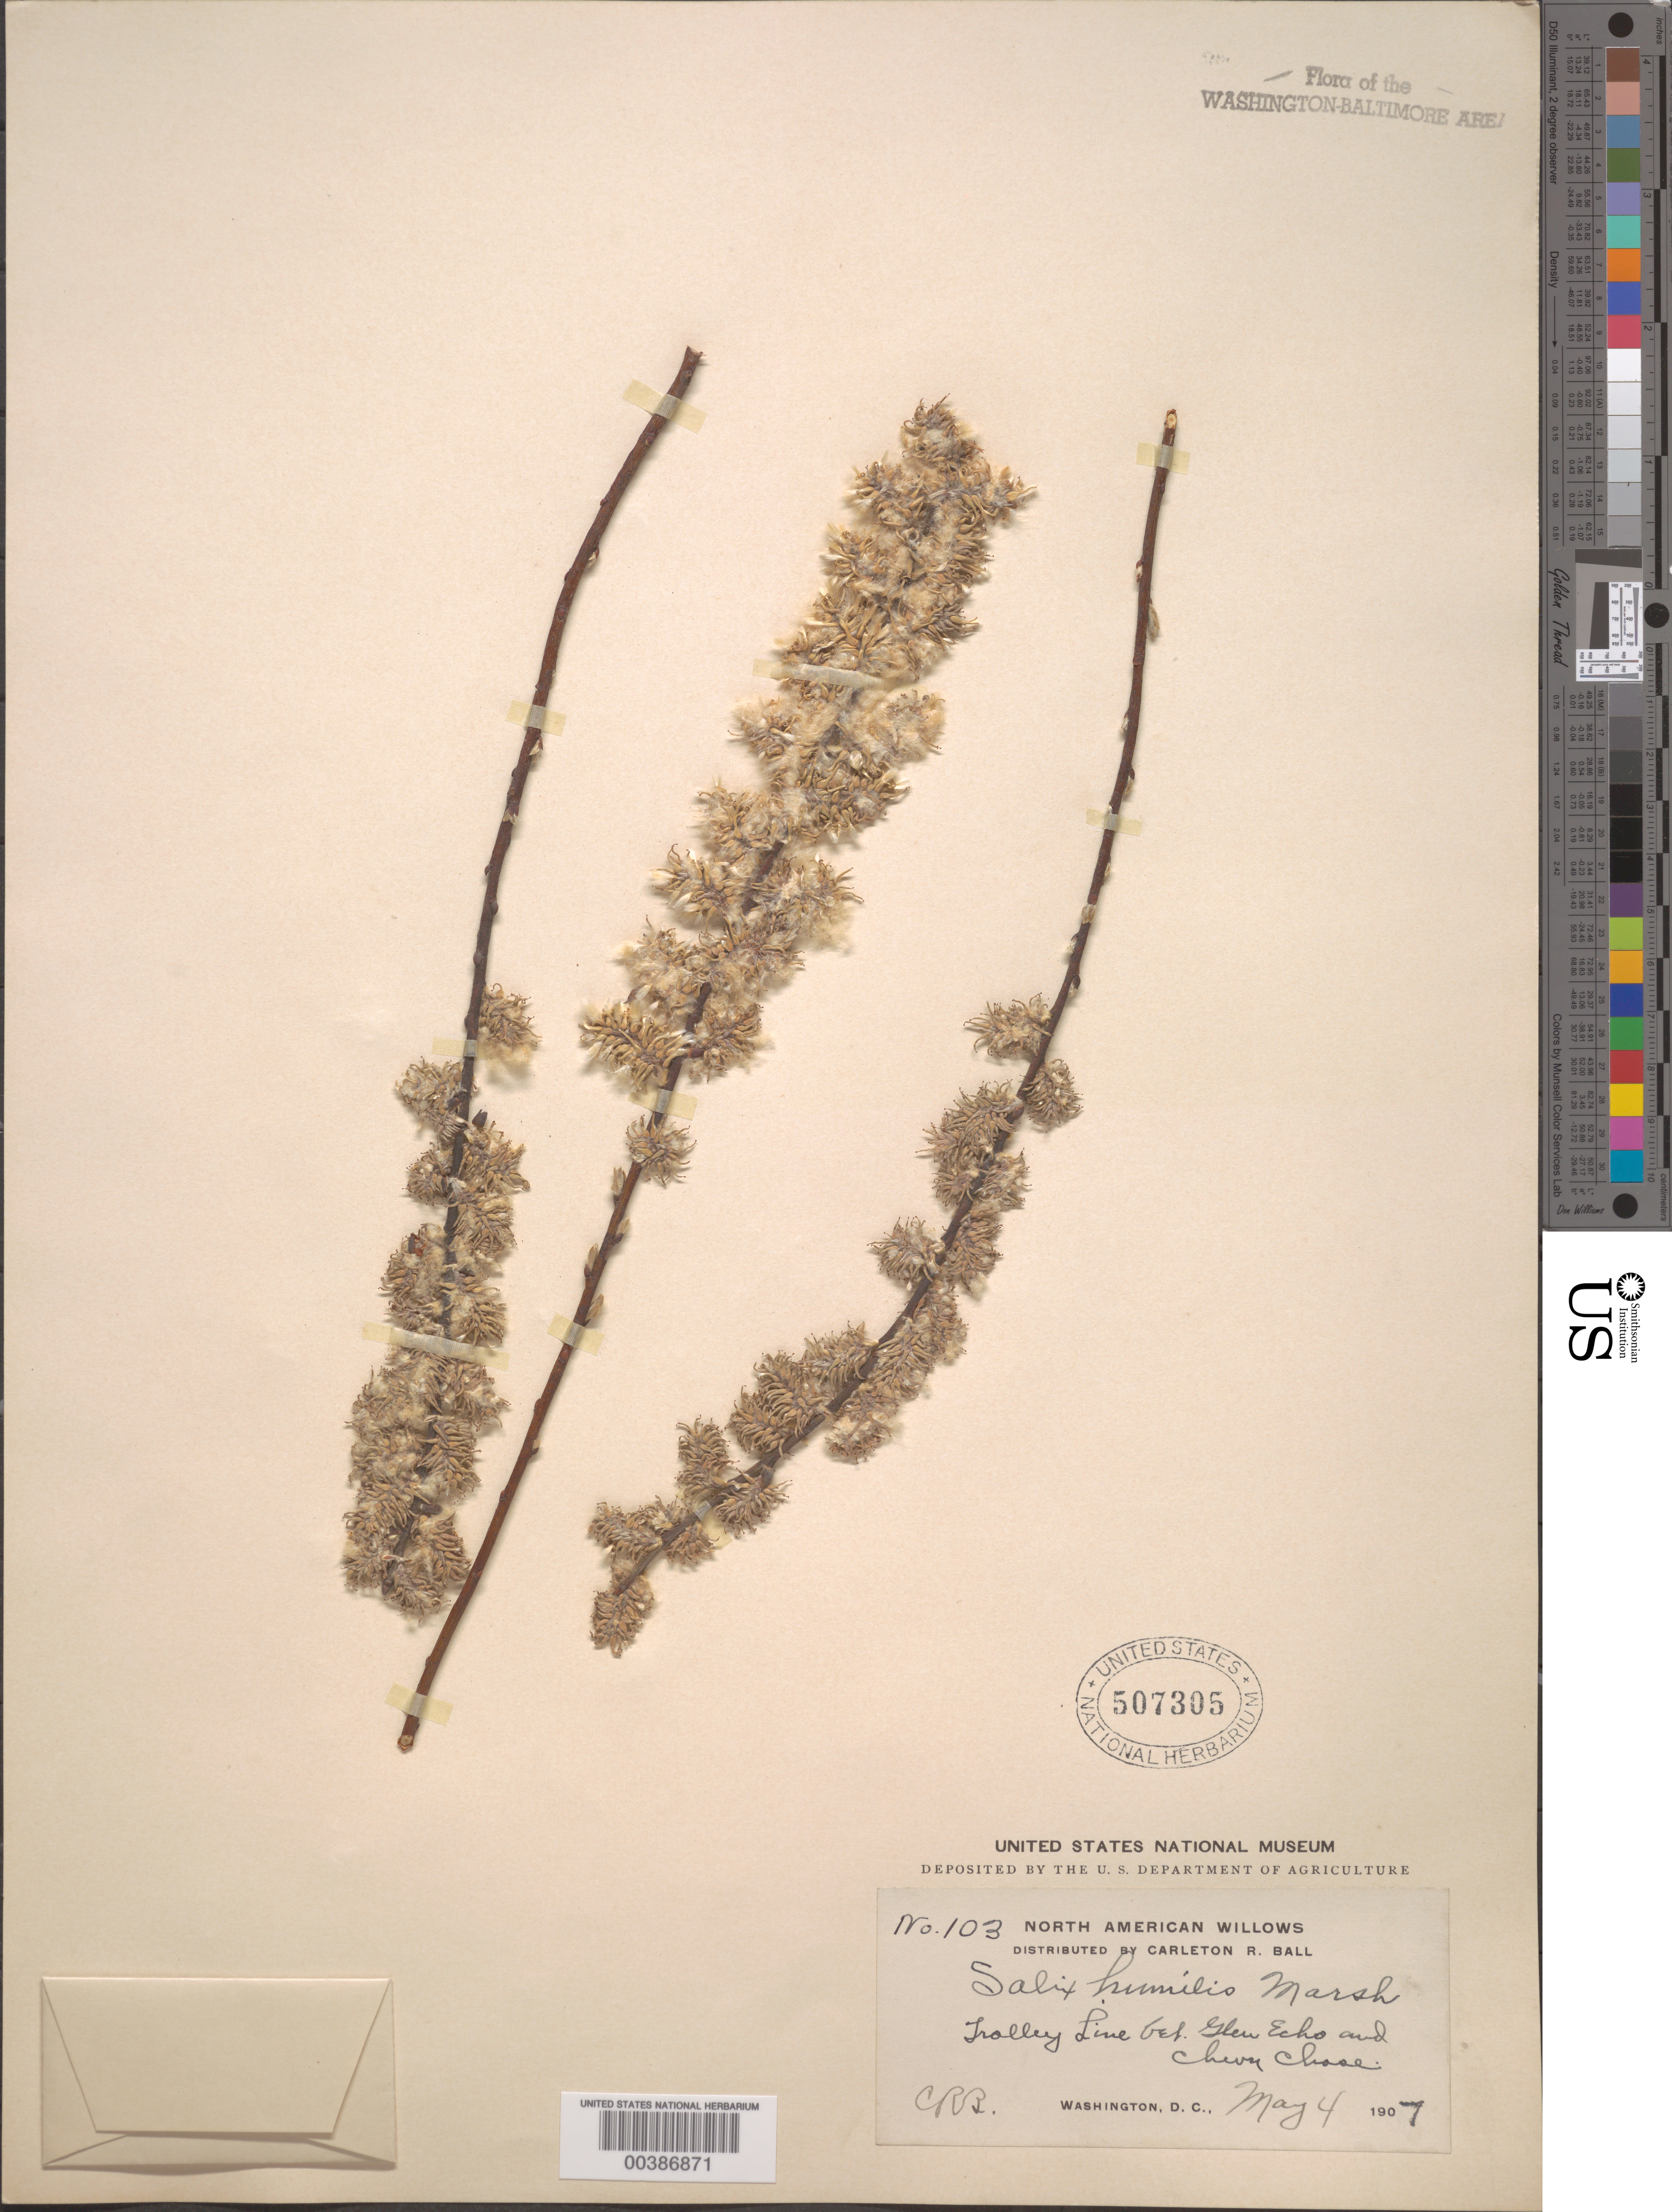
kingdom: Plantae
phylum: Tracheophyta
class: Magnoliopsida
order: Malpighiales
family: Salicaceae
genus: Salix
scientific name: Salix humilis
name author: Marshall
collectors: C. R. Ball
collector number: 103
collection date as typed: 04 May 1907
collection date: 1907-05-04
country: United States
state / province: Maryland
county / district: Montgomery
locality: Trollway Line, between Glen Echo and Chevy Chase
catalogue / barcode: US 507305